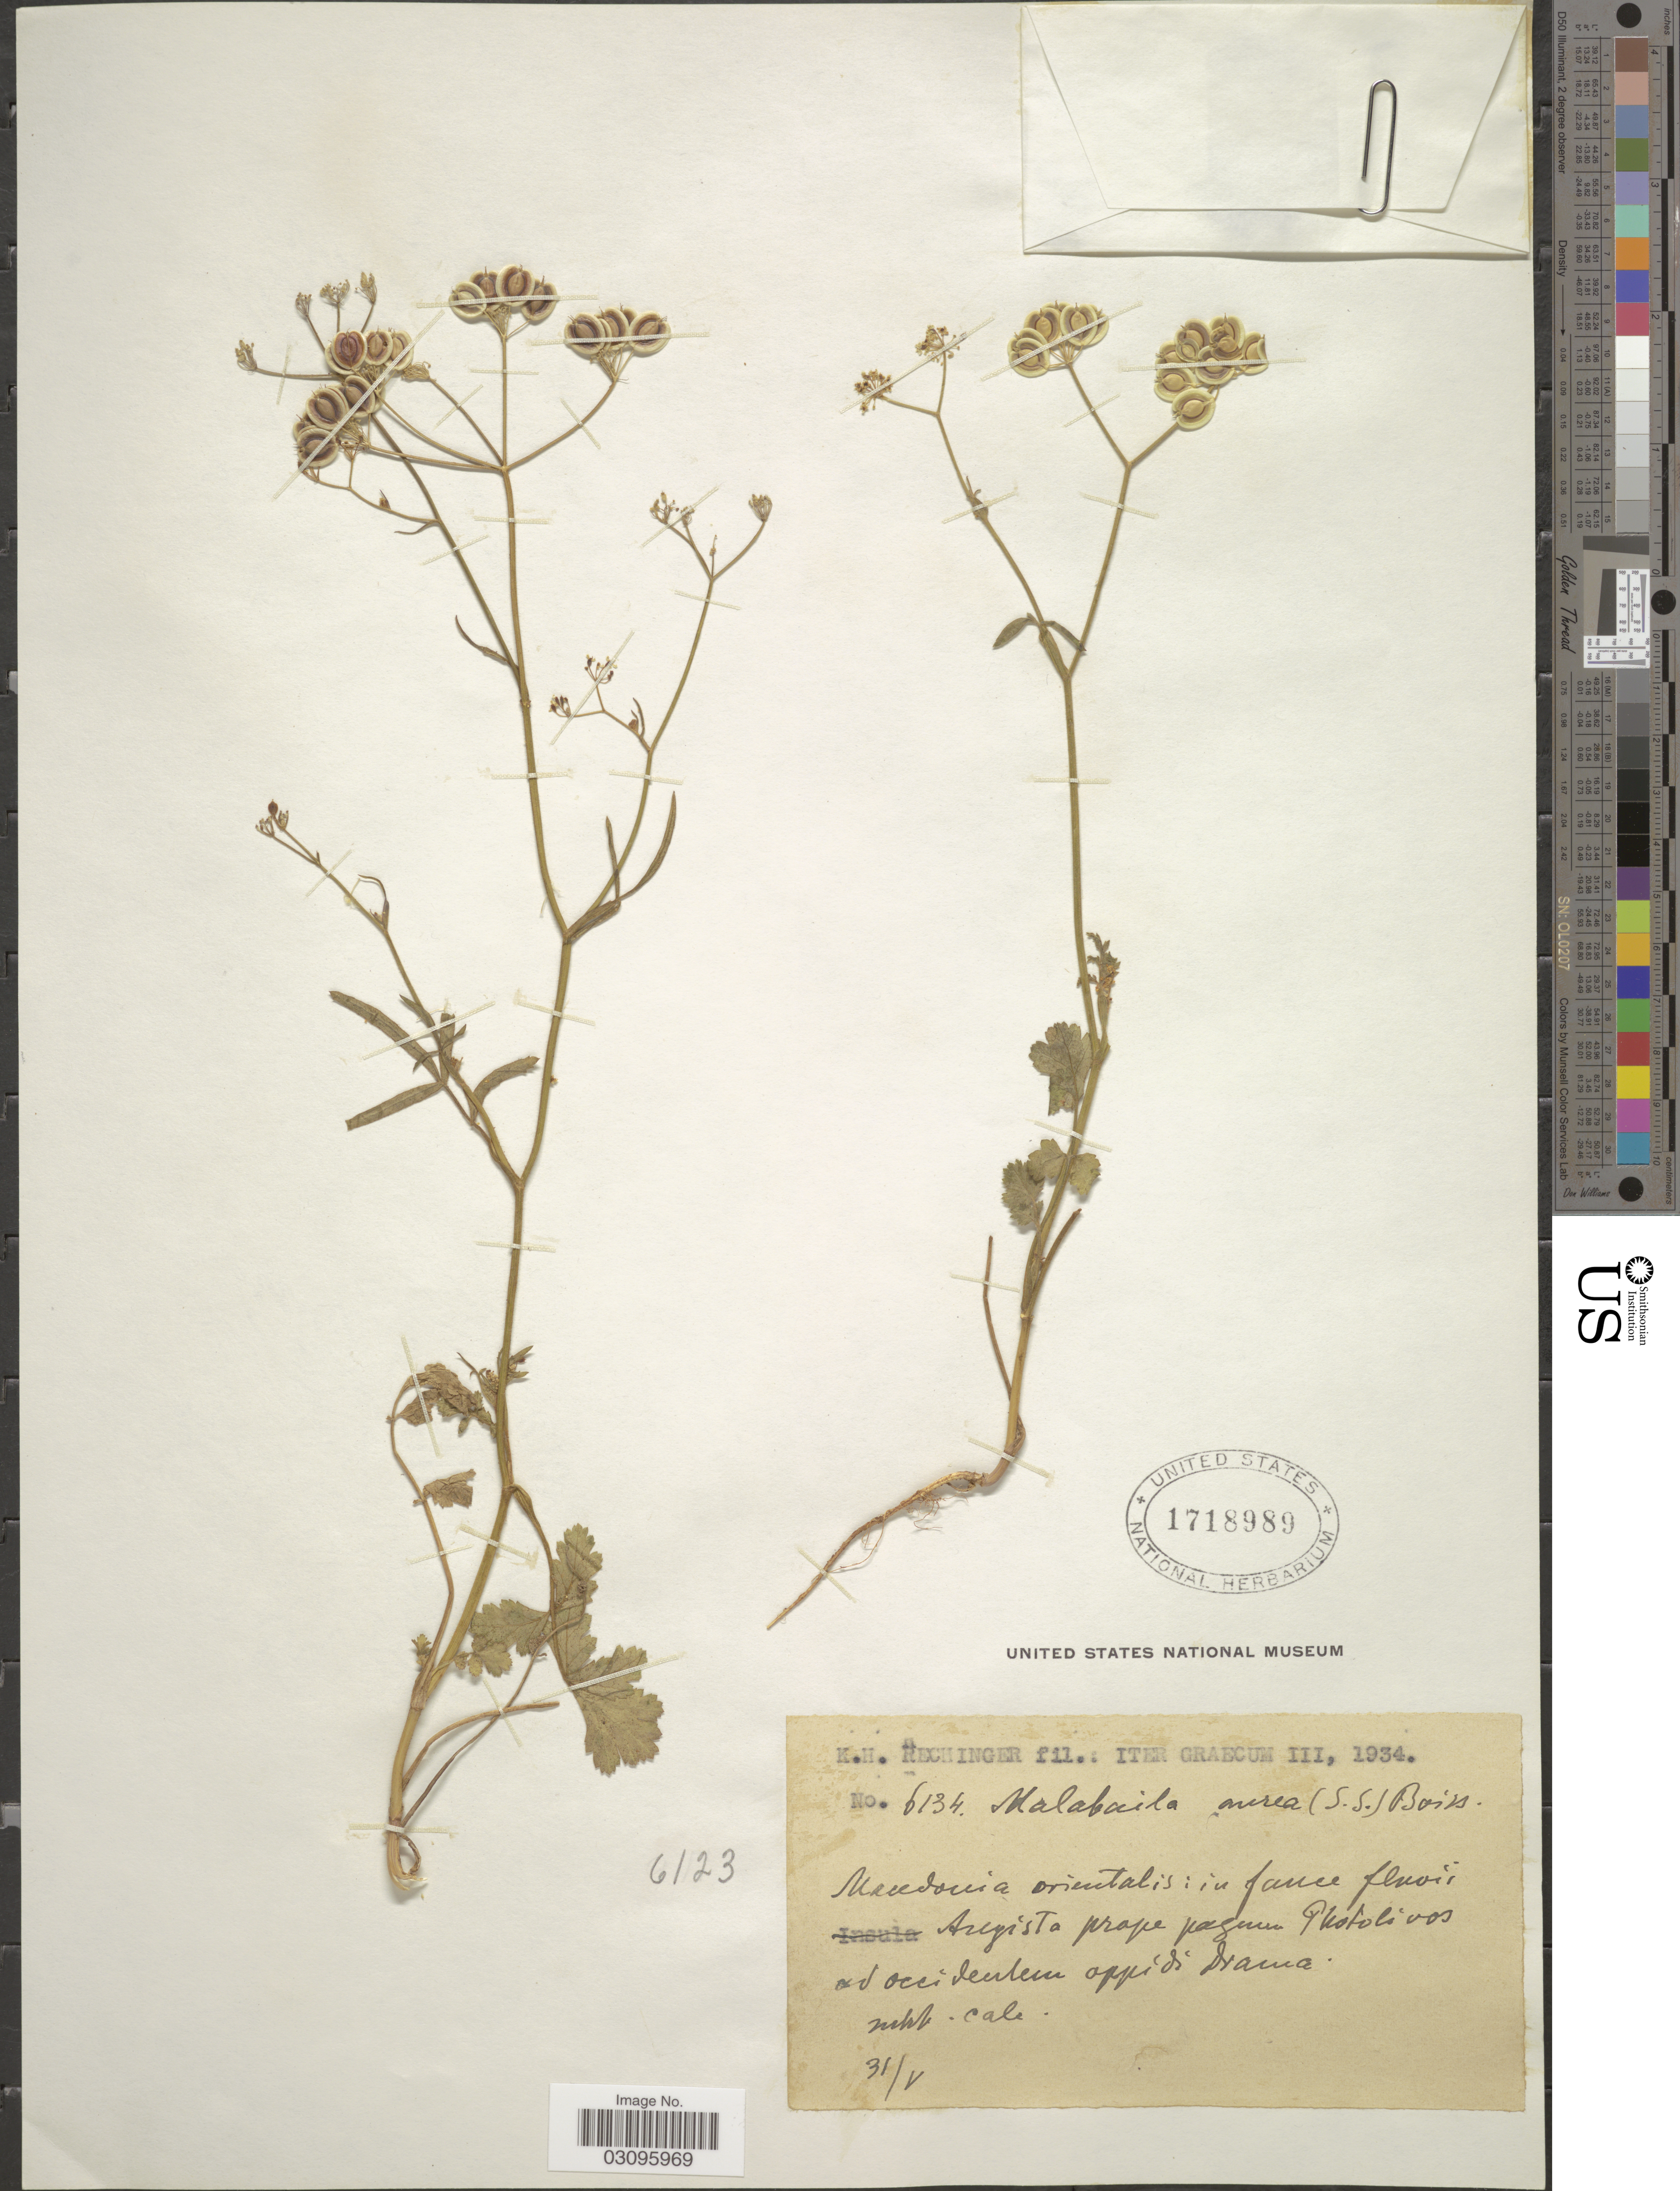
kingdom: Plantae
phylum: Tracheophyta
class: Magnoliopsida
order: Apiales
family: Apiaceae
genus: Malabaila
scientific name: Malabaila aurea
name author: Boiss.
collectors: K. H. Rechinger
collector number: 6134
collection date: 1934-05-31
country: Greece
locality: Graecum. Macedonia orientalis: in fauce fluvii Angista prope pagum Photolivos ad occidentem oppidi Drama.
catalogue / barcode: US 1718989